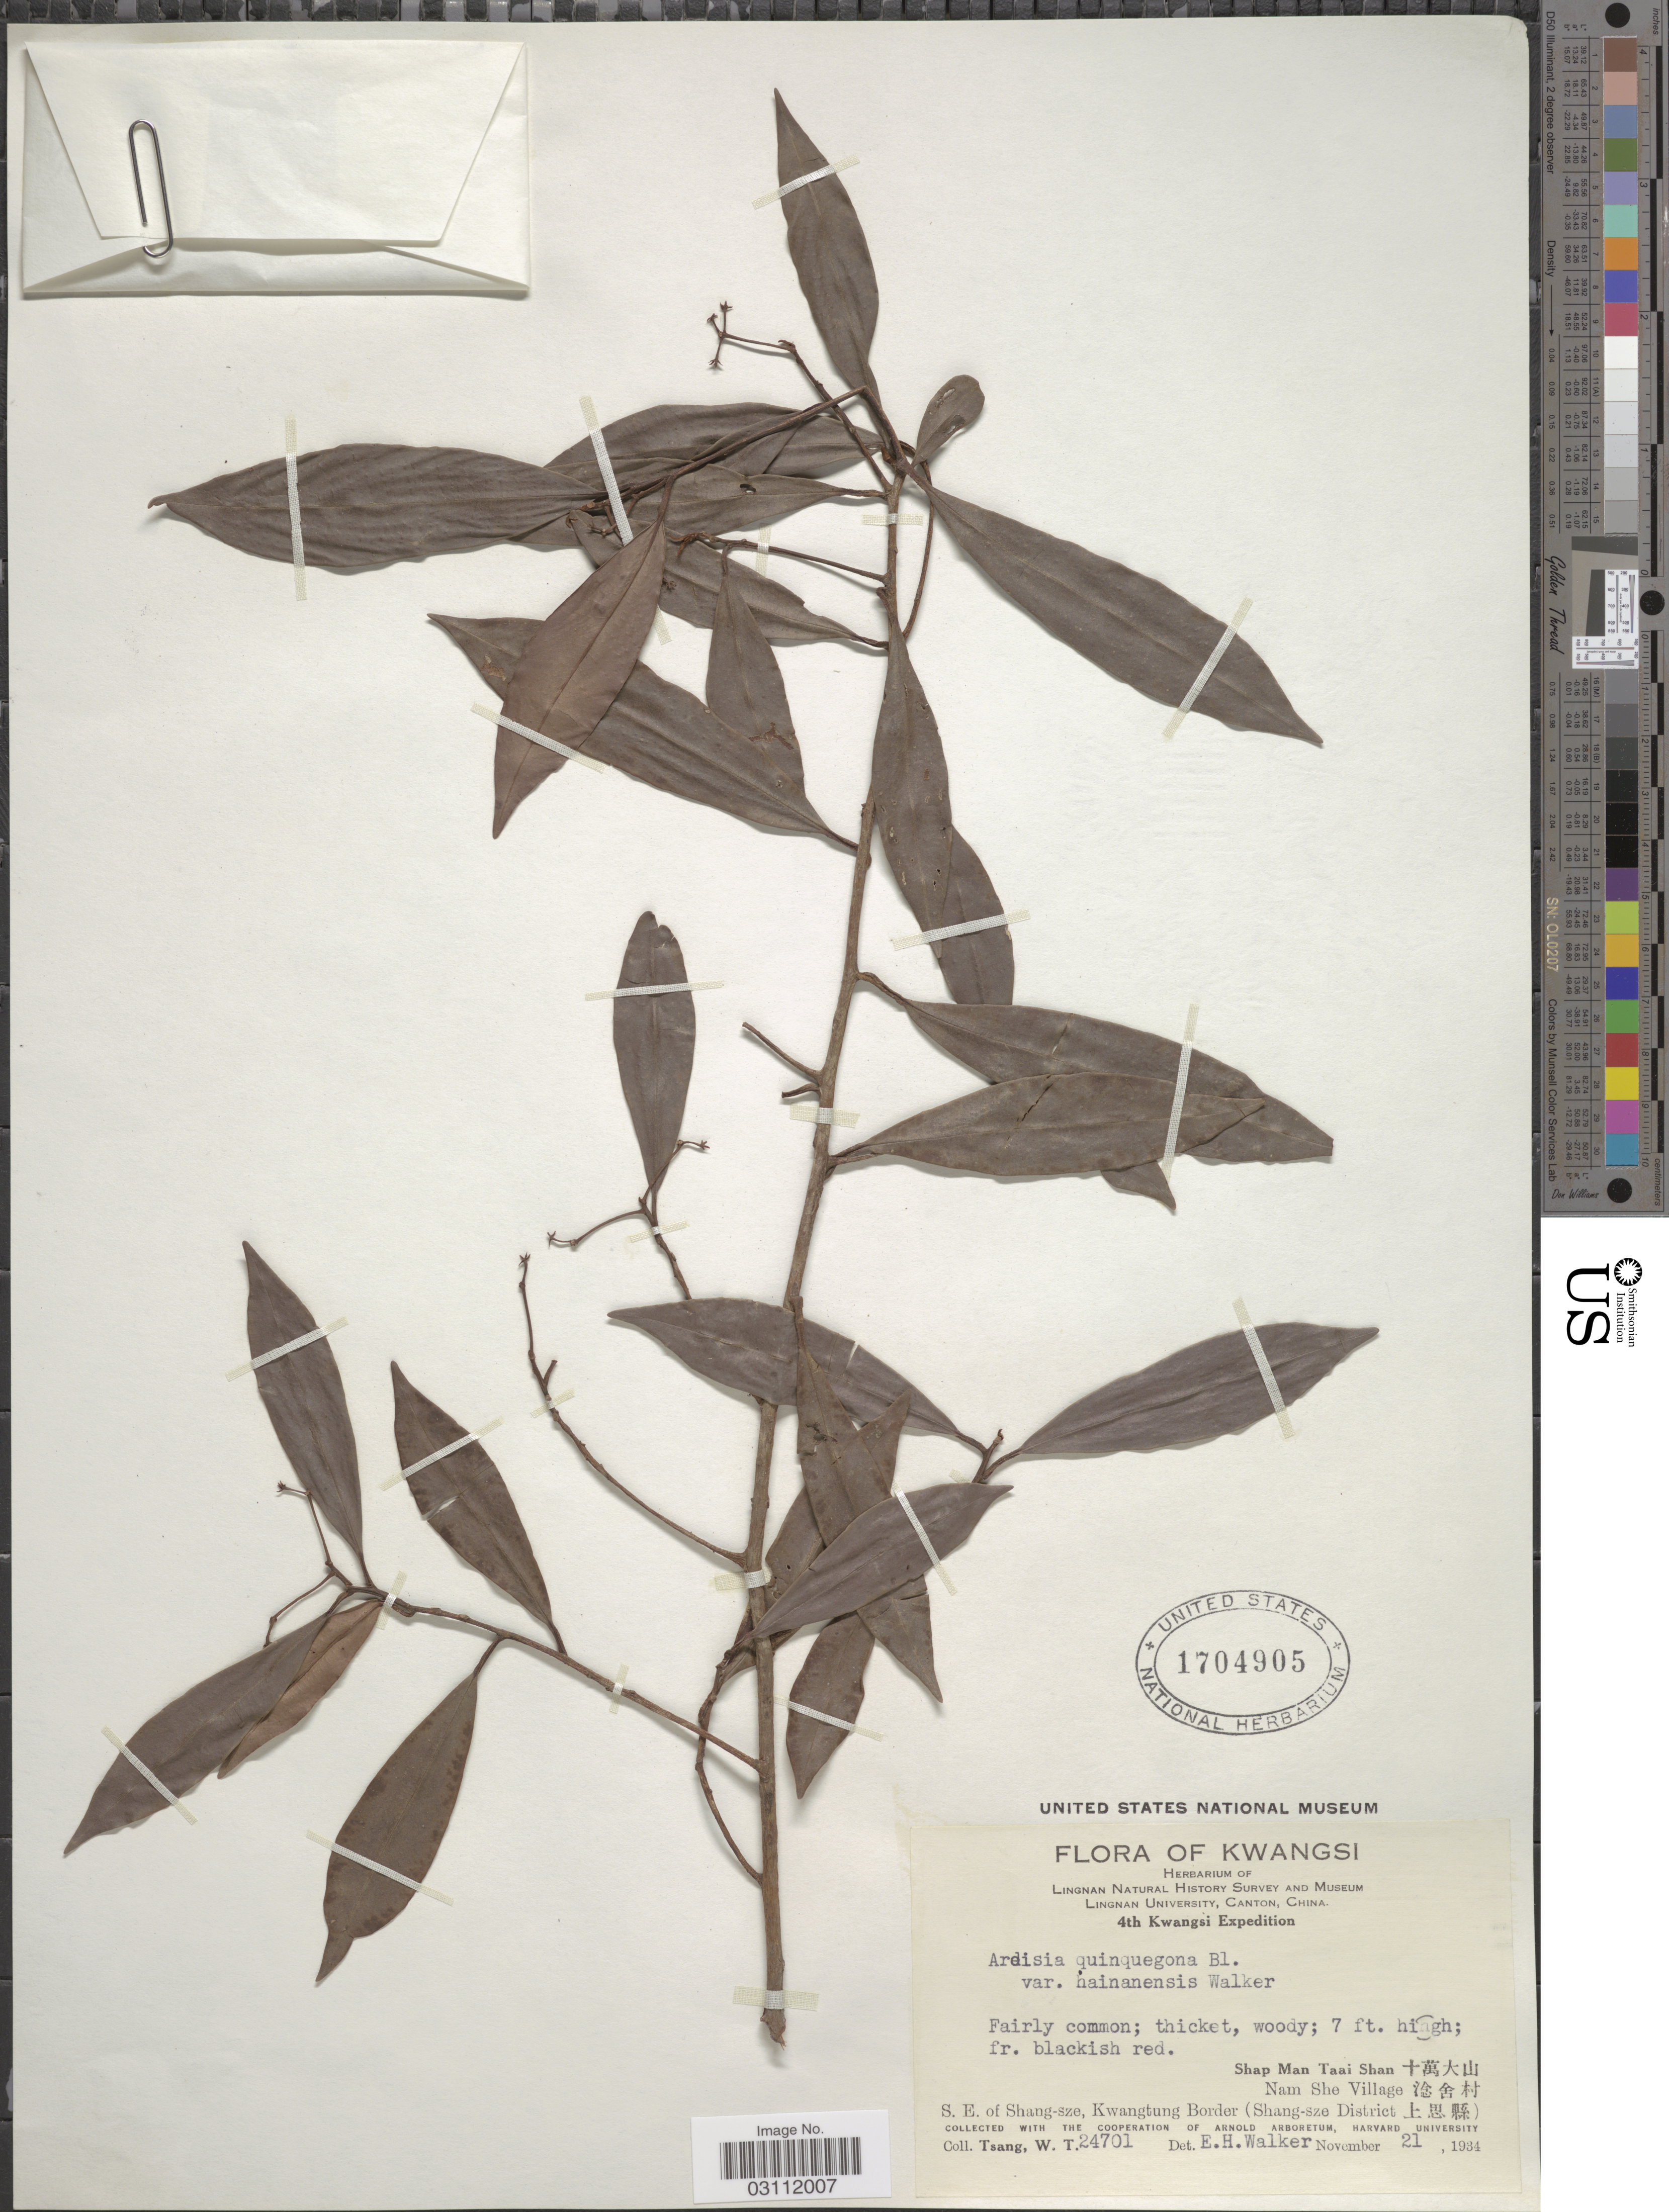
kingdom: Plantae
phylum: Tracheophyta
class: Magnoliopsida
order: Ericales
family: Primulaceae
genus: Ardisia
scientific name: Ardisia quinquegona var. hainanensis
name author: E. Walker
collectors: W. T. Tsang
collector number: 24701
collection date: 1934-11-21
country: China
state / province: Guangxi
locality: Kwangsi, Shap Man Taai Shan, Nam She Village, S.E. of Shang-sze, Kwangtung Border (Shang-sze District).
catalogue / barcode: US 1704905